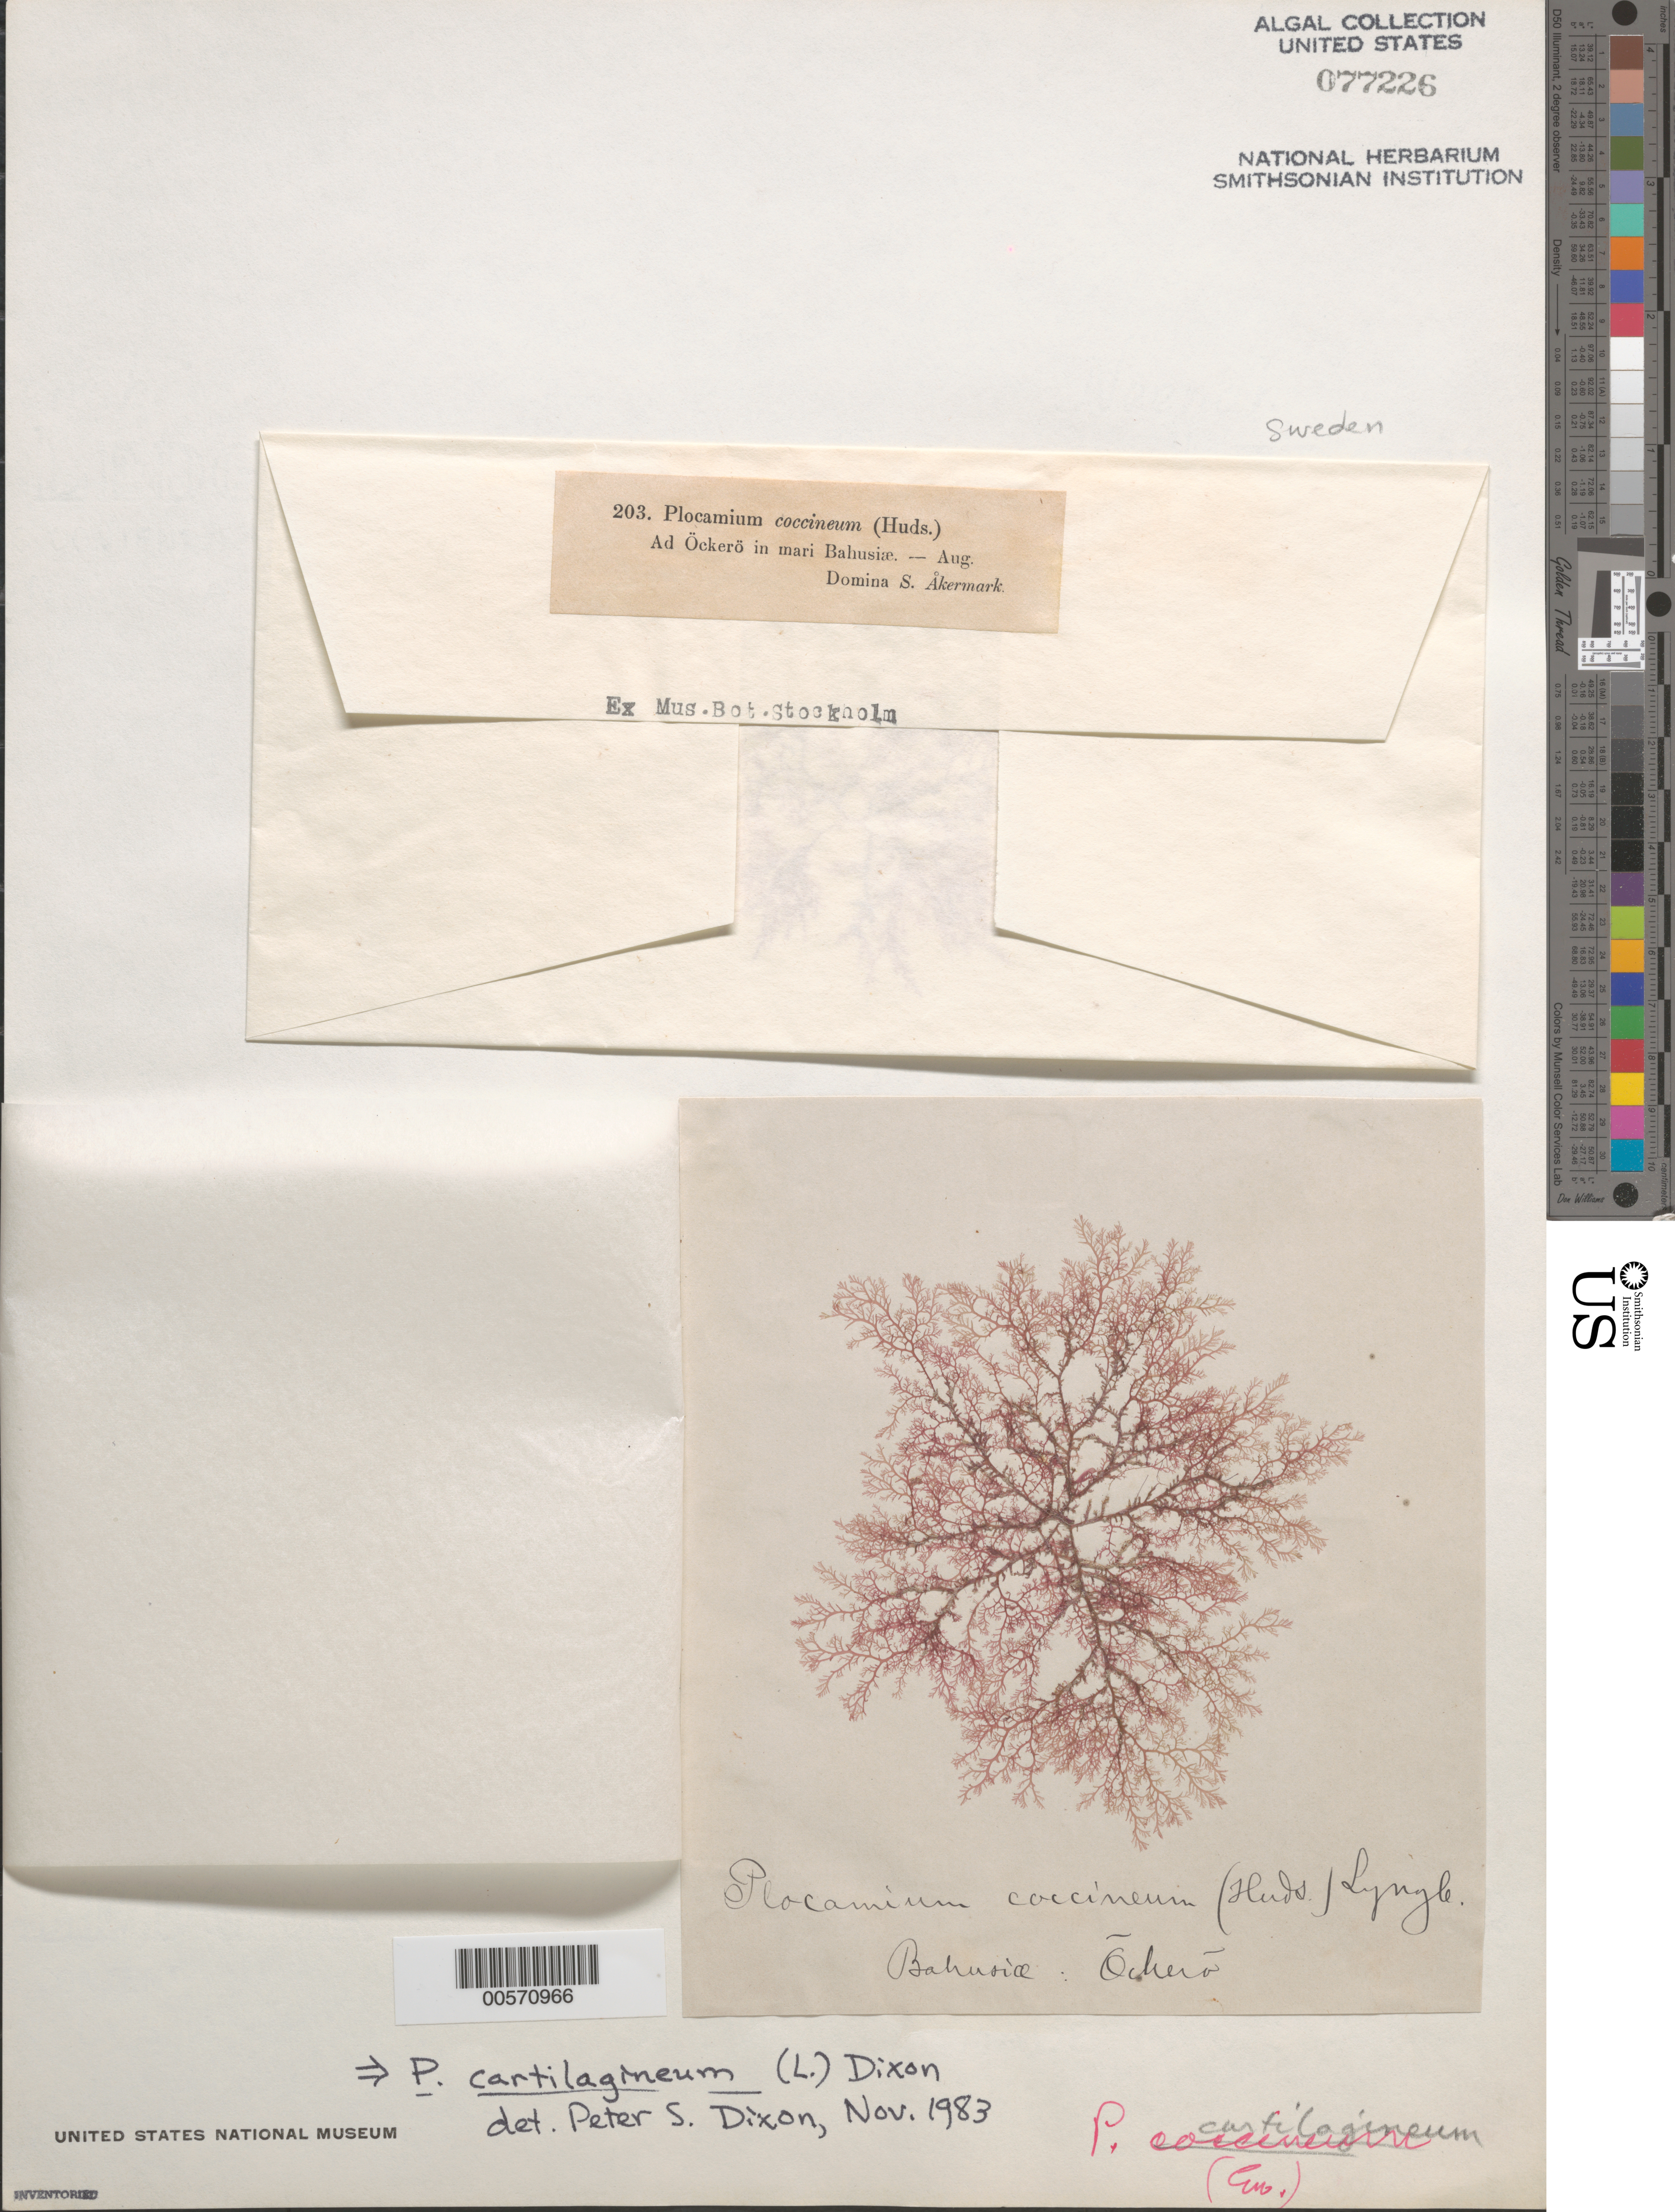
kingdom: Plantae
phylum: Rhodophyta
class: Florideophyceae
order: Plocamiales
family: Plocamiaceae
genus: Plocamium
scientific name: Plocamium cartilagineum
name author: (L.) P.S. Dixon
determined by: Dixon, P. S.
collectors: S. Akermark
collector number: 203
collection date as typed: Aug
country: Sweden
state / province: Västra Götaland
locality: Ockero, Bohus Bay (mari bahusiae)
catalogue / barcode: US 77226